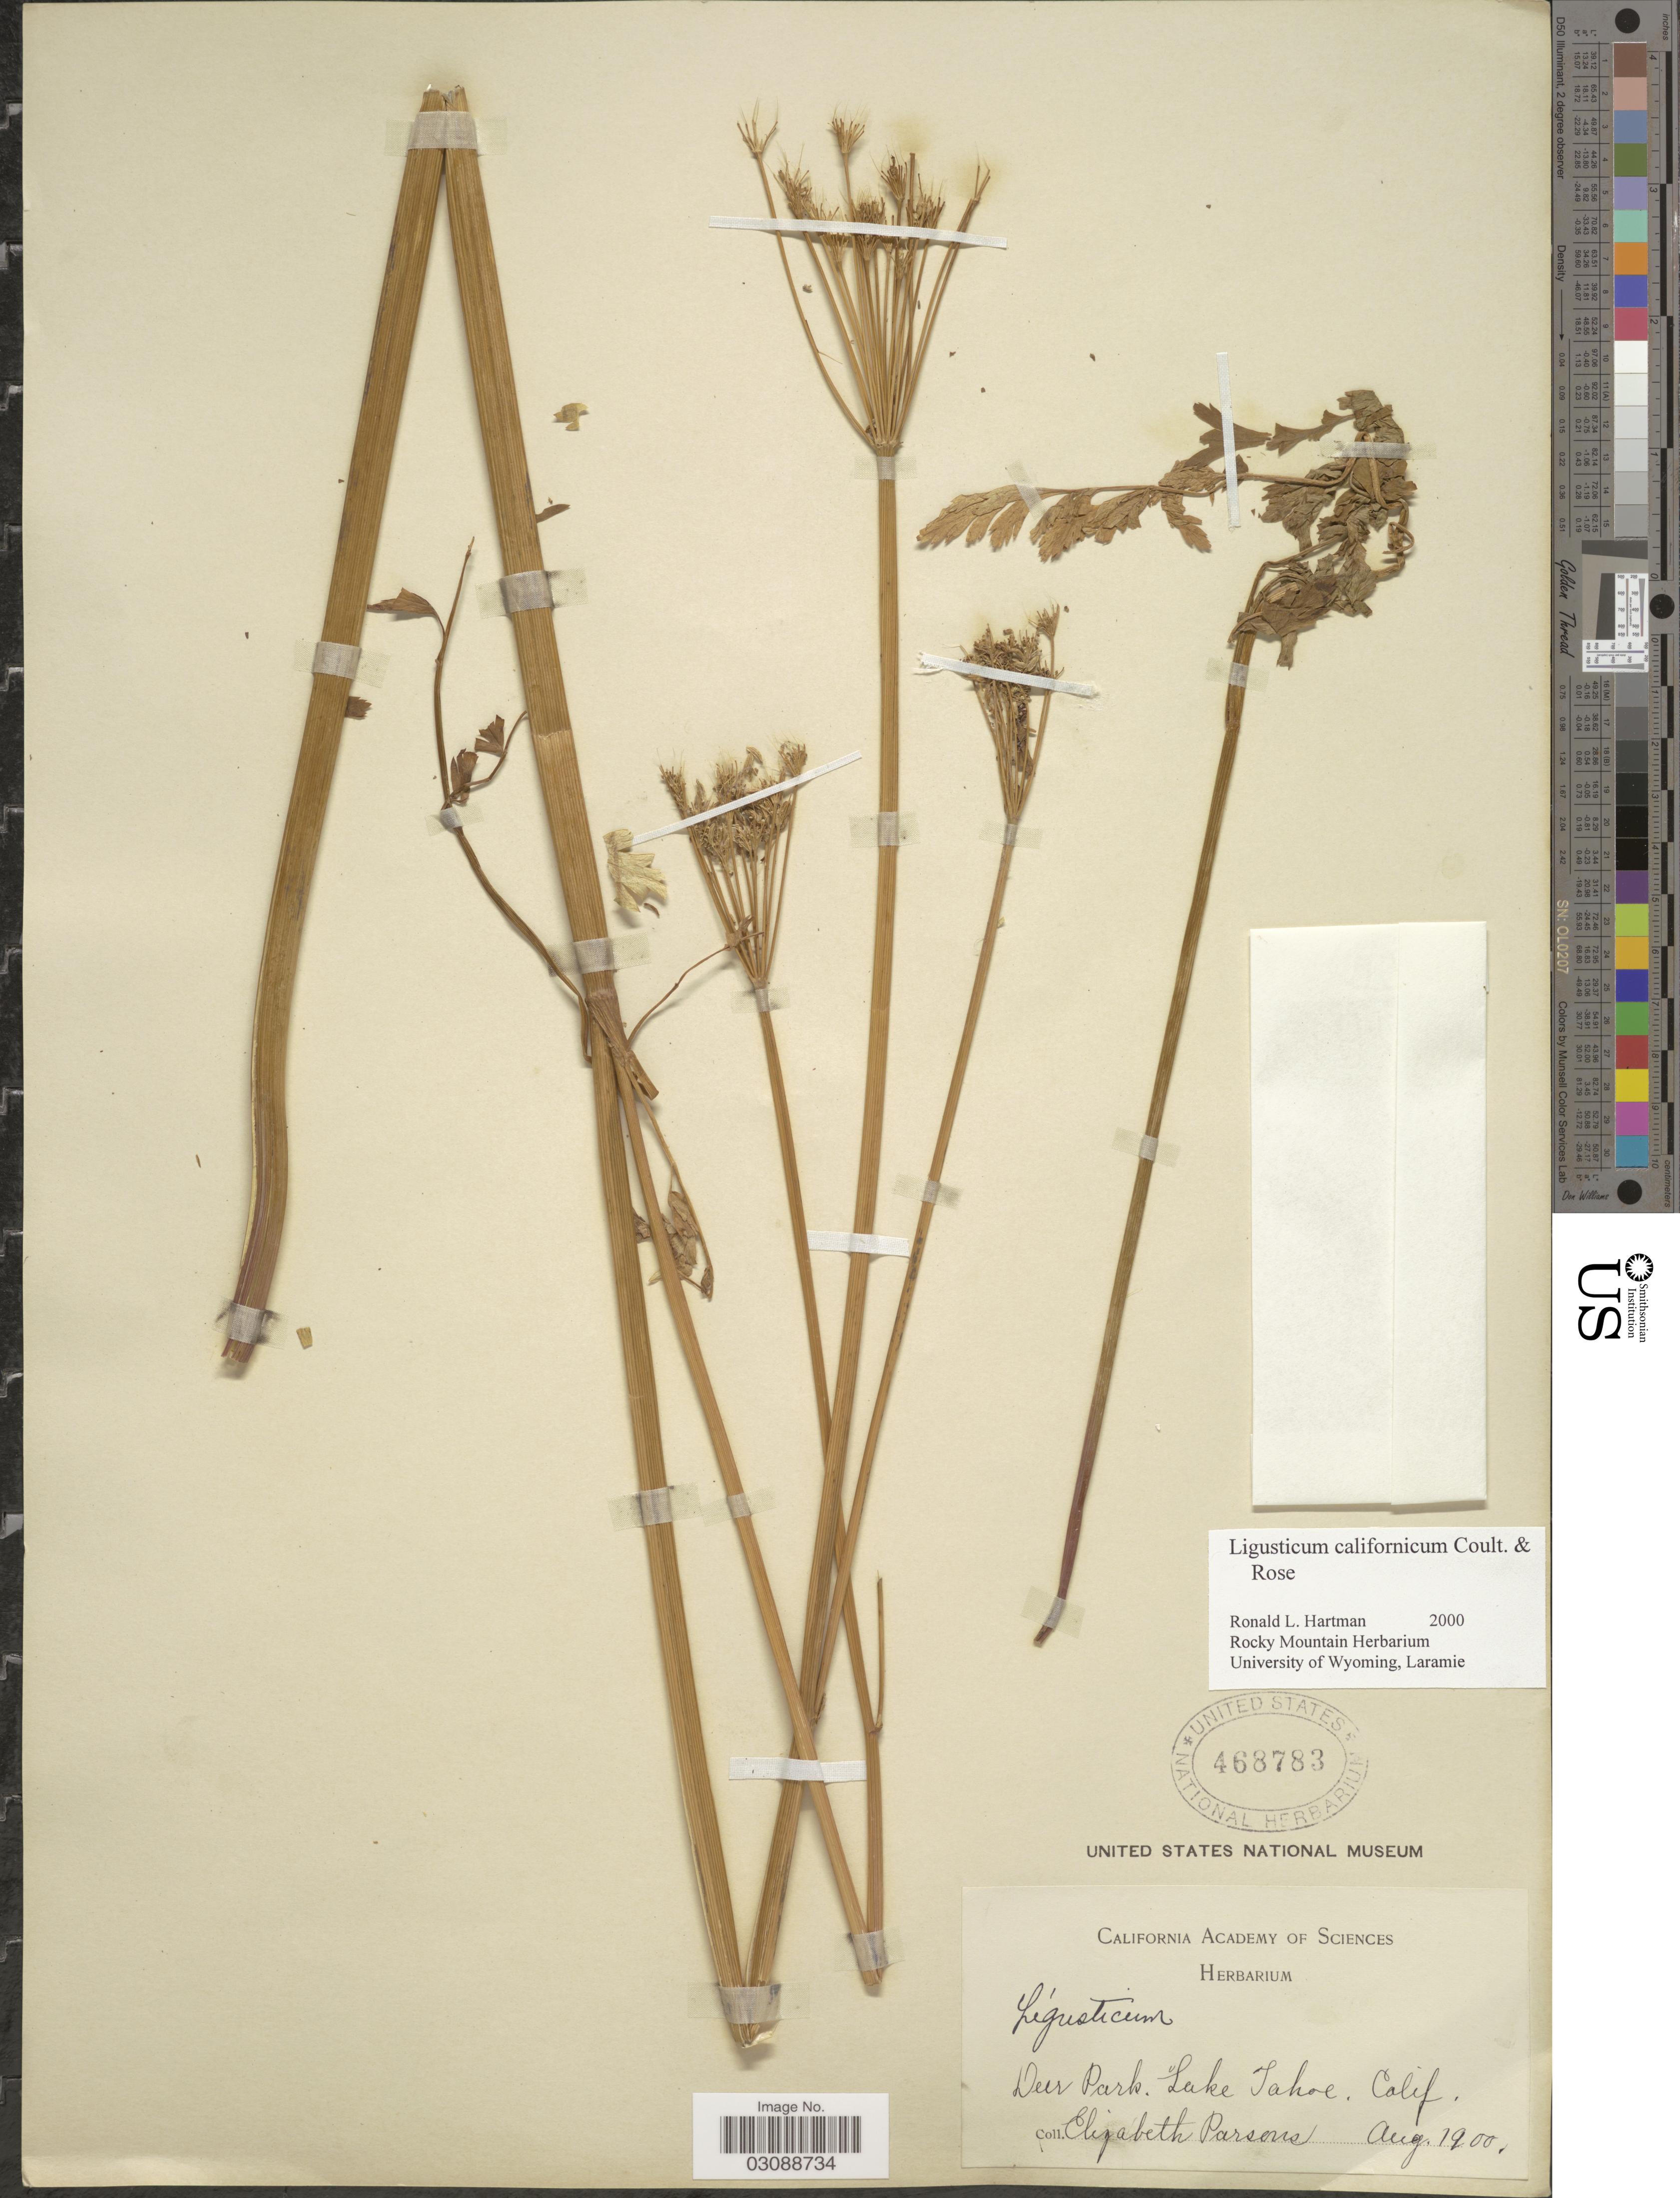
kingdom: Plantae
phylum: Tracheophyta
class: Magnoliopsida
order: Apiales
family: Apiaceae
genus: Ligusticum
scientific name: Ligusticum californicum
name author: J.M. Coult. & Rose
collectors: E. Parsons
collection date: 1900-08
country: United States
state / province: California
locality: Deer Park. Lake Tahoe.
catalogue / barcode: US 468783